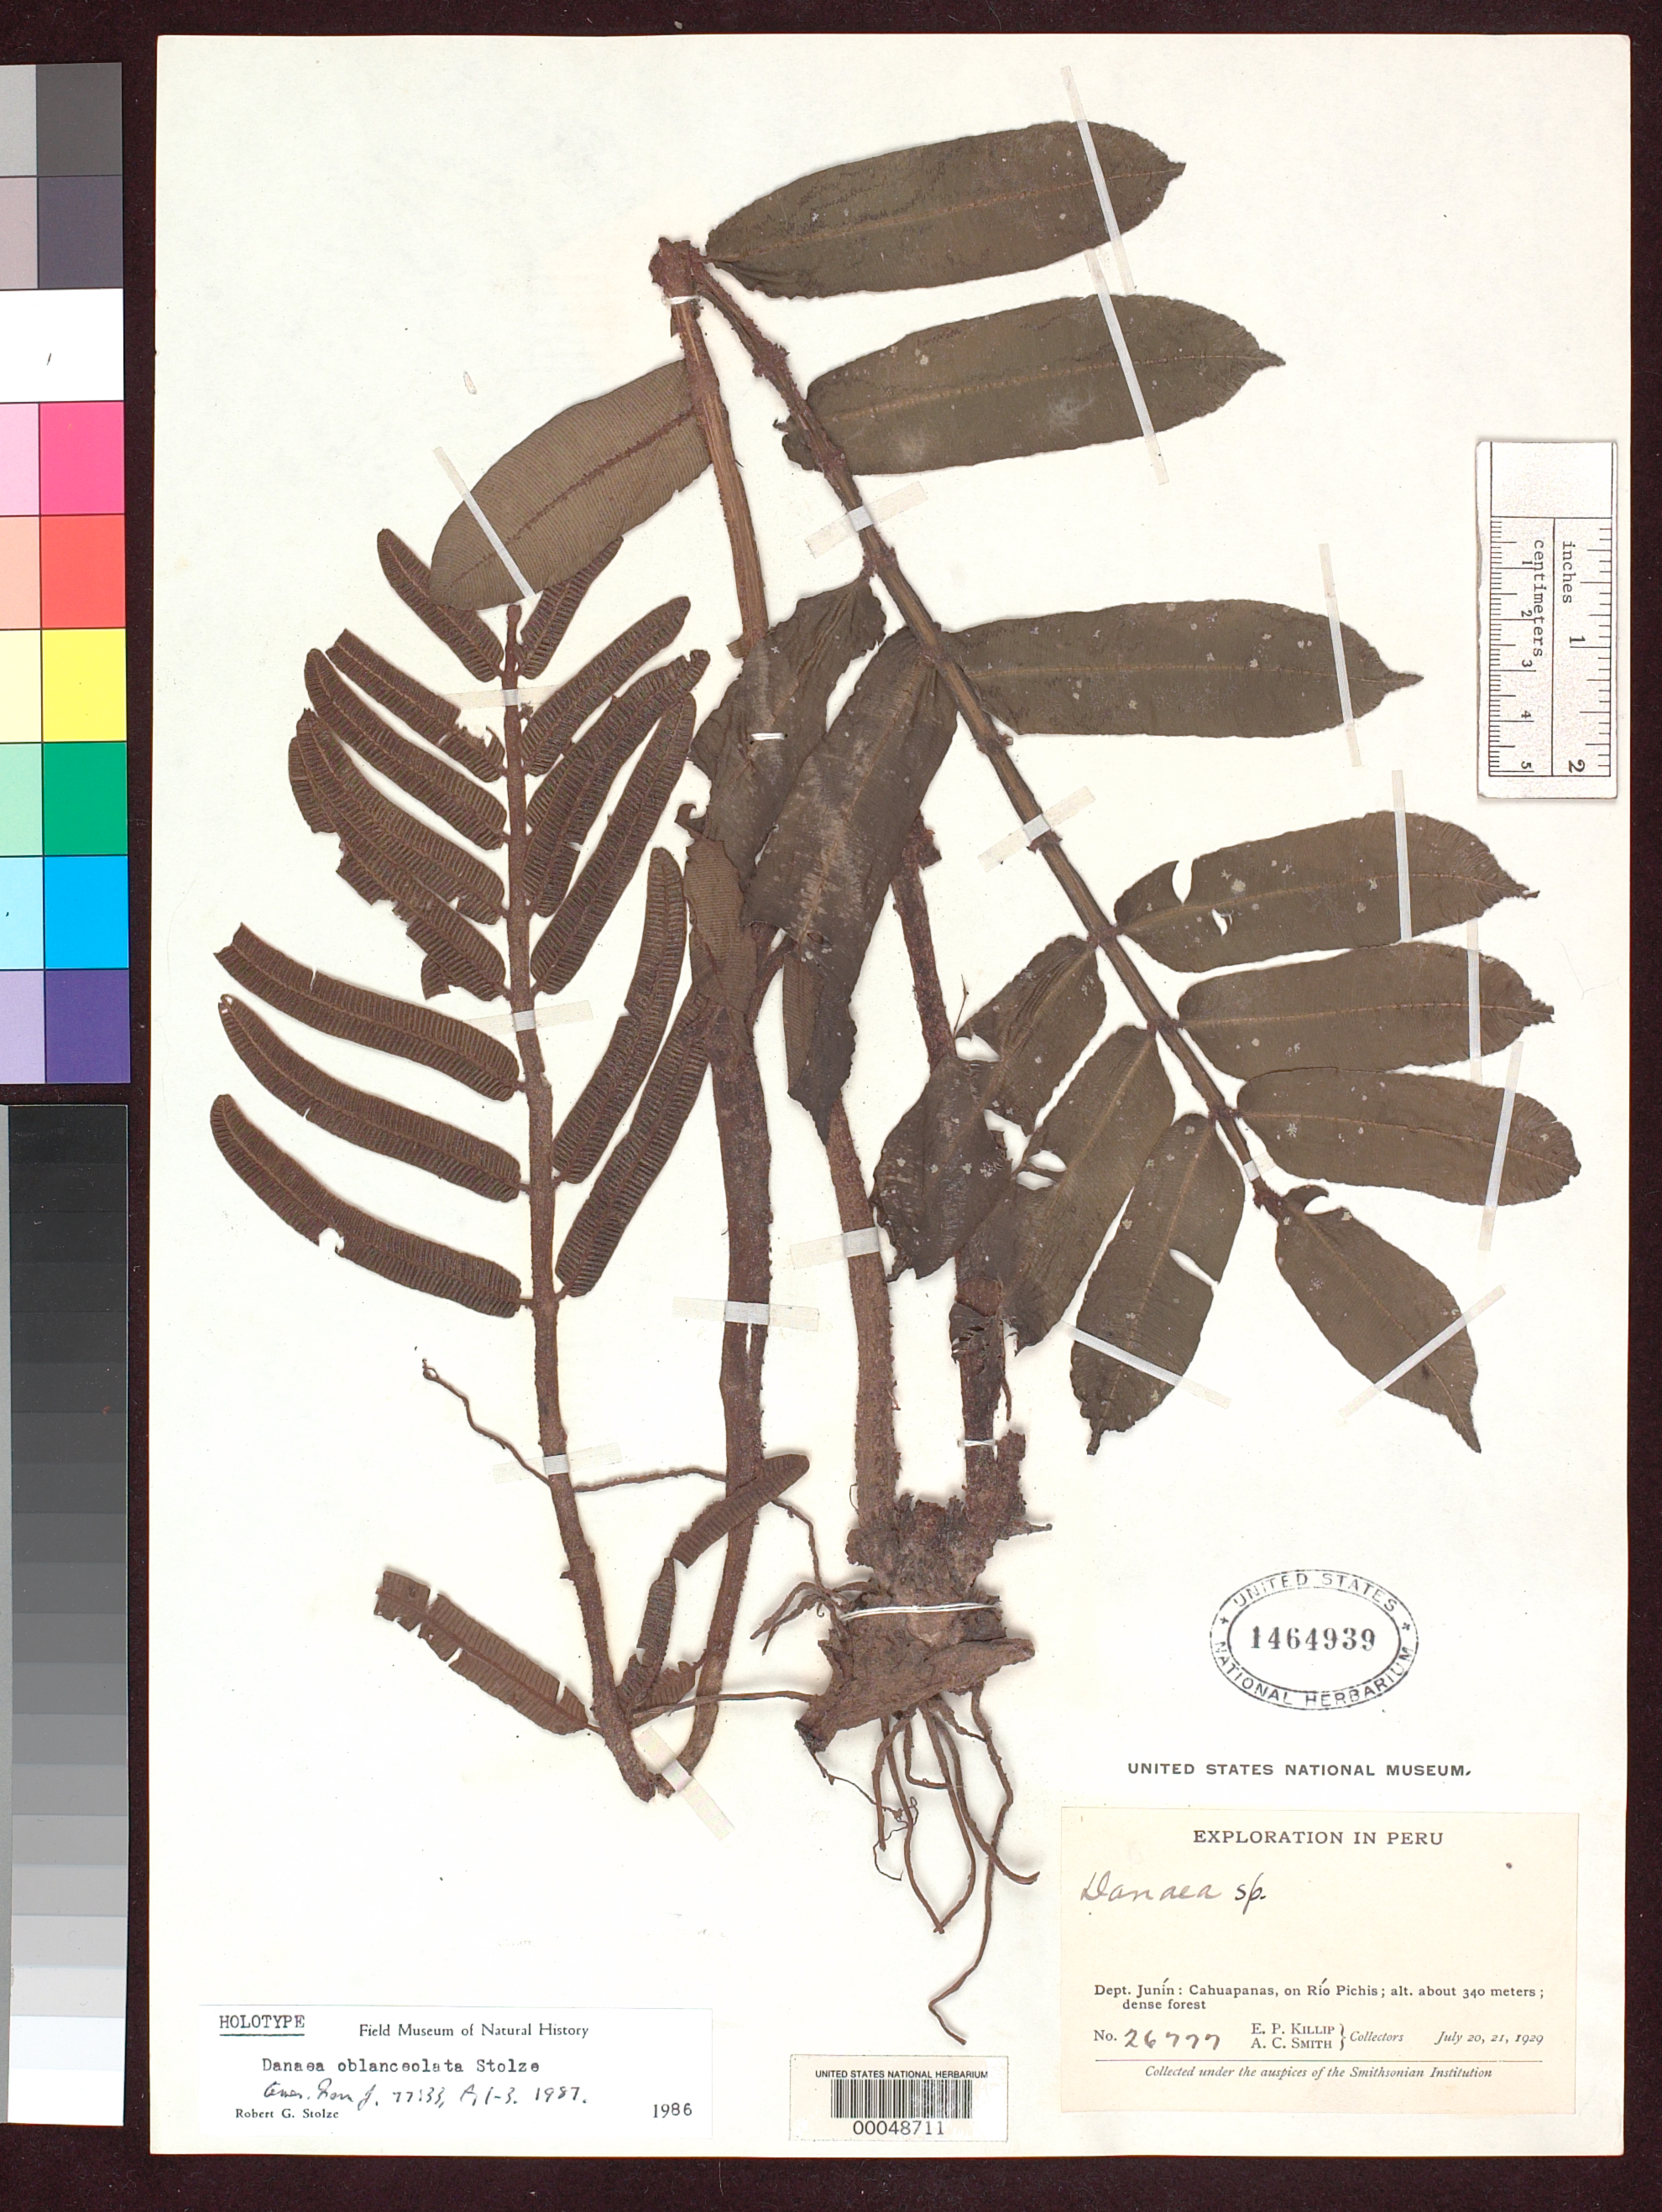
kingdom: Plantae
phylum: Tracheophyta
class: Polypodiopsida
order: Marattiales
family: Marattiaceae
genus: Danaea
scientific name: Danaea oblanceolata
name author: Stolze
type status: Holotype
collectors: E. P. Killip & A. C. Smith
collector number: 26777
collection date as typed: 20 Jul 1929 to 21 Jul 1929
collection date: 1929-07-20/1929-07-21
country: Peru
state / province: Junín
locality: Cahuapanas, on Rio Pichis.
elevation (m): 340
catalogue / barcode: US 1464939